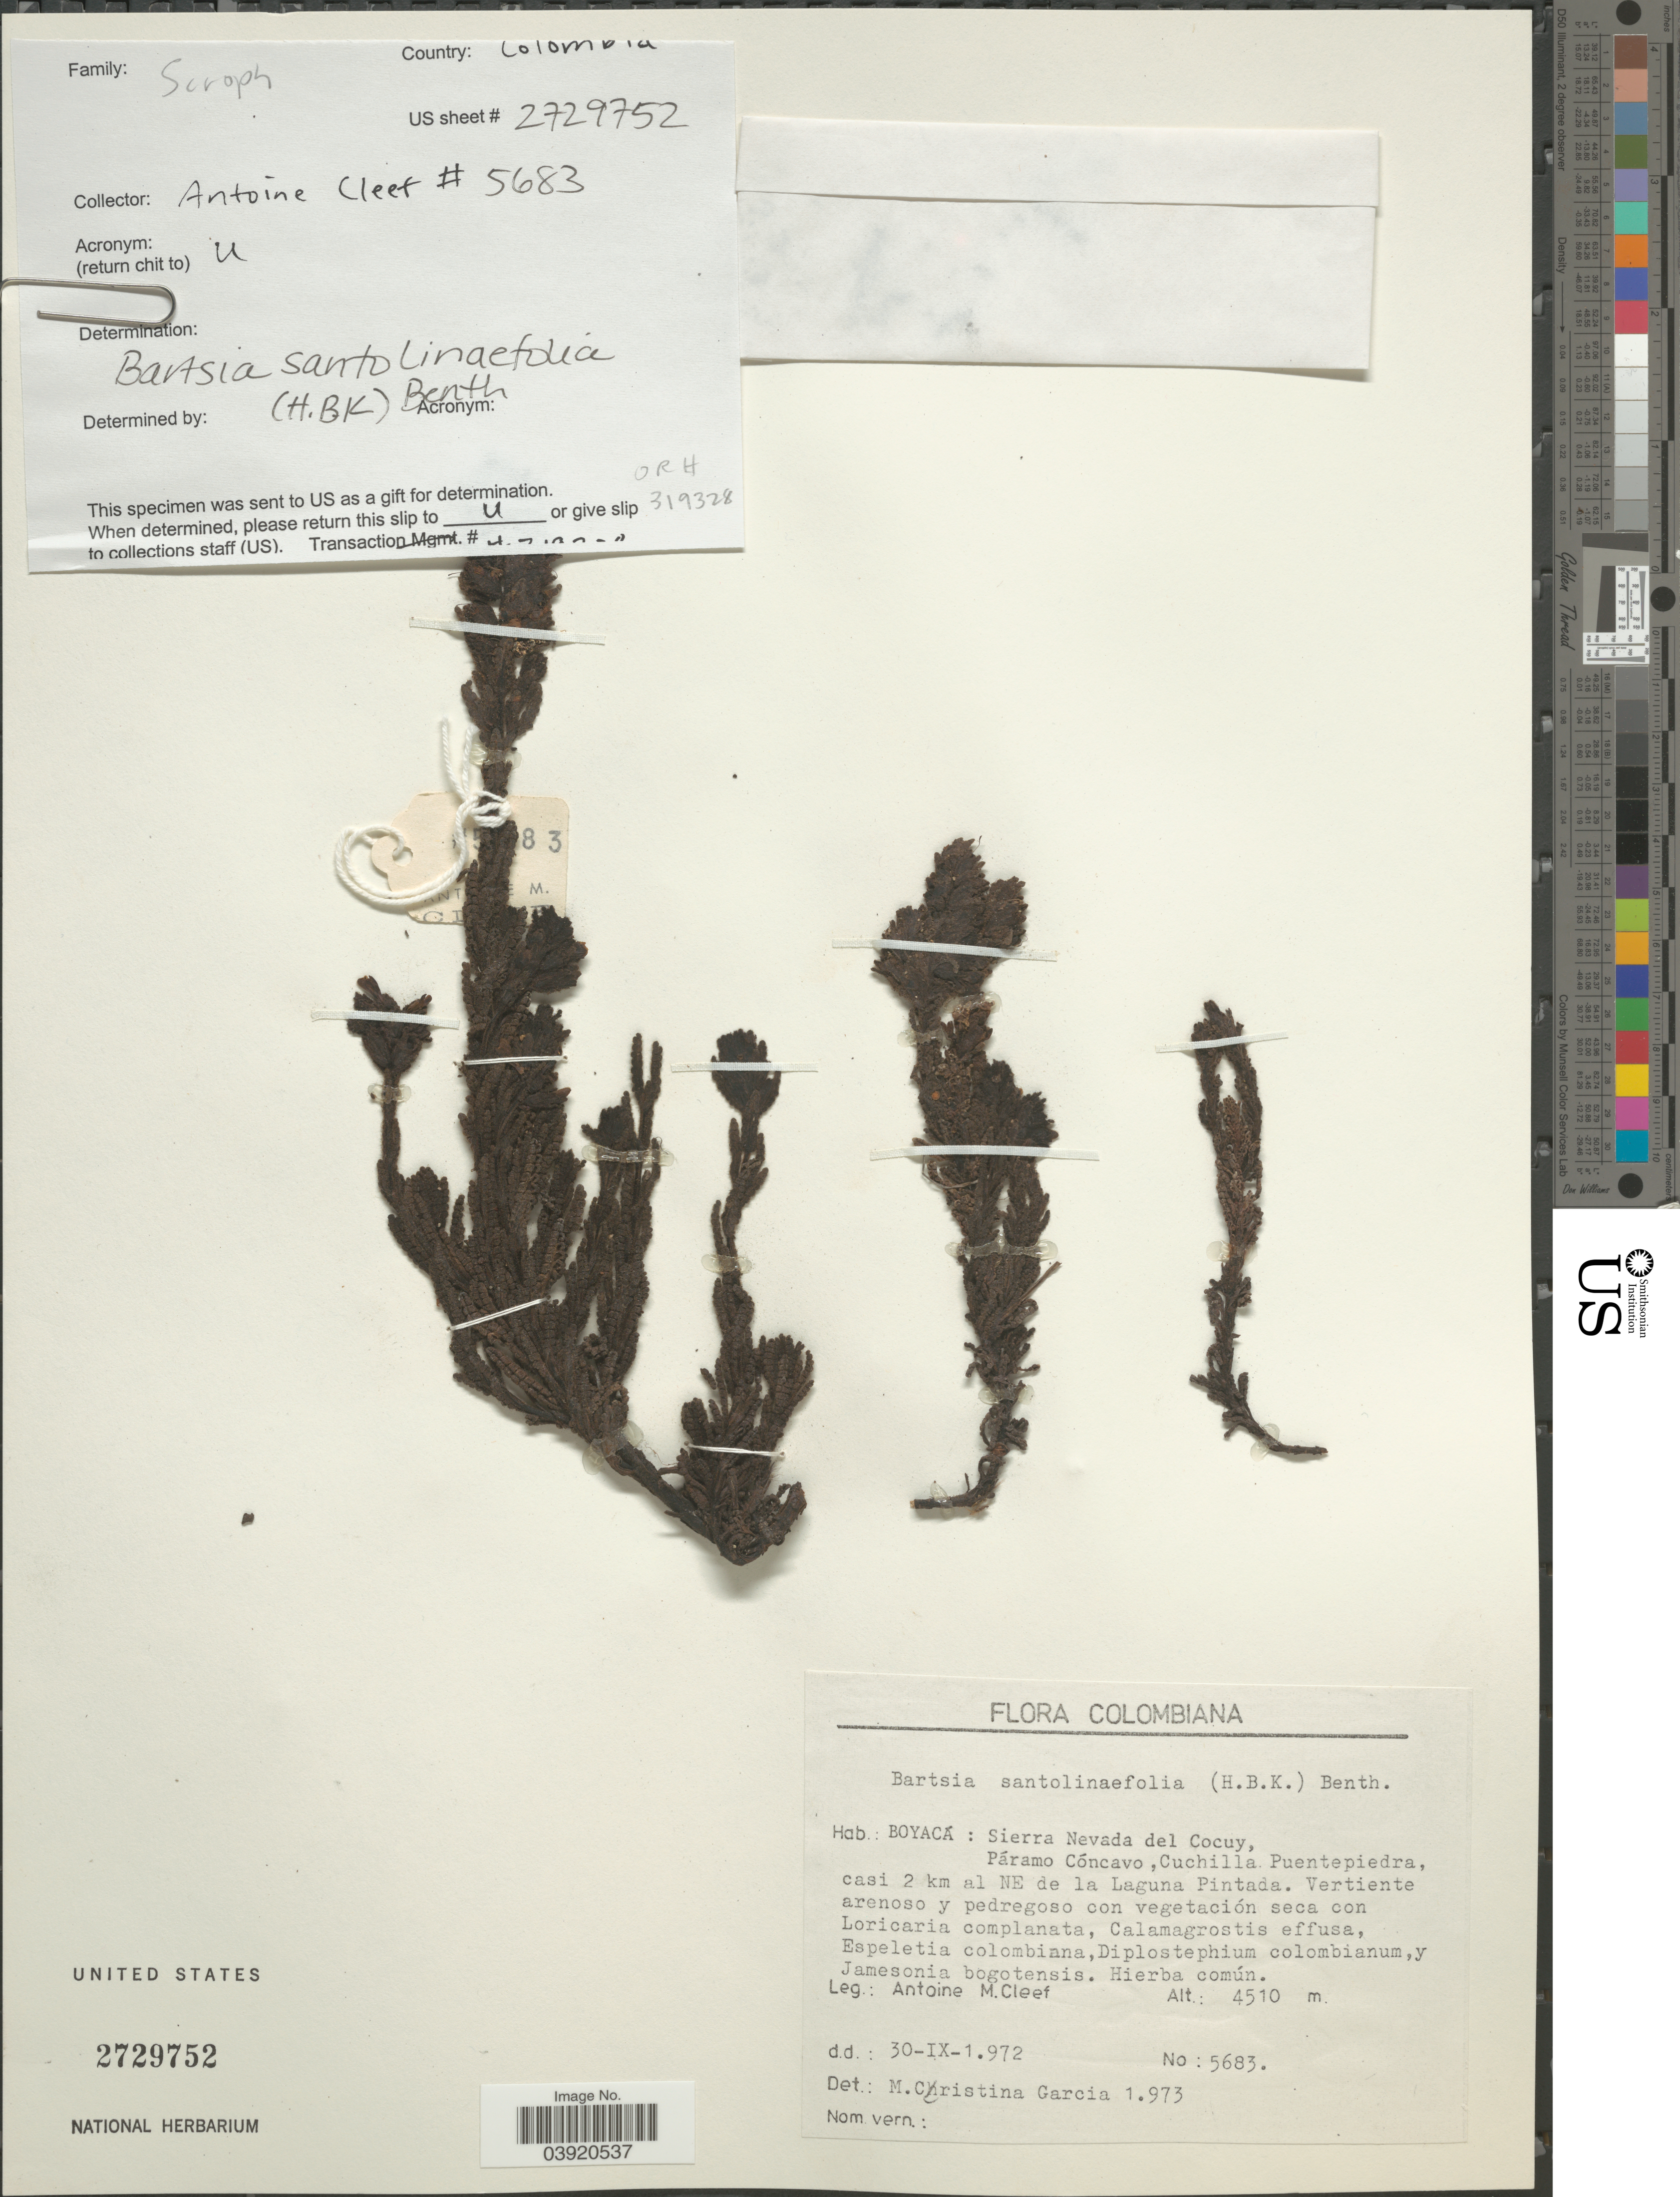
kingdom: Plantae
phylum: Tracheophyta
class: Magnoliopsida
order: Lamiales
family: Orobanchaceae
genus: Bartsia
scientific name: Bartsia santolinifolia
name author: (Kunth) Benth.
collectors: A. M. Cleef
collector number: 5683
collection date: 1972-09-30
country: Colombia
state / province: Boyacá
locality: Sierra Nevada del Cocuy, Páramo Cóncavo, Cuchilla Puentepiedra, casi 2 km al NE de la Laguna Pintada.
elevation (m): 4510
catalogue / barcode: US 2729752